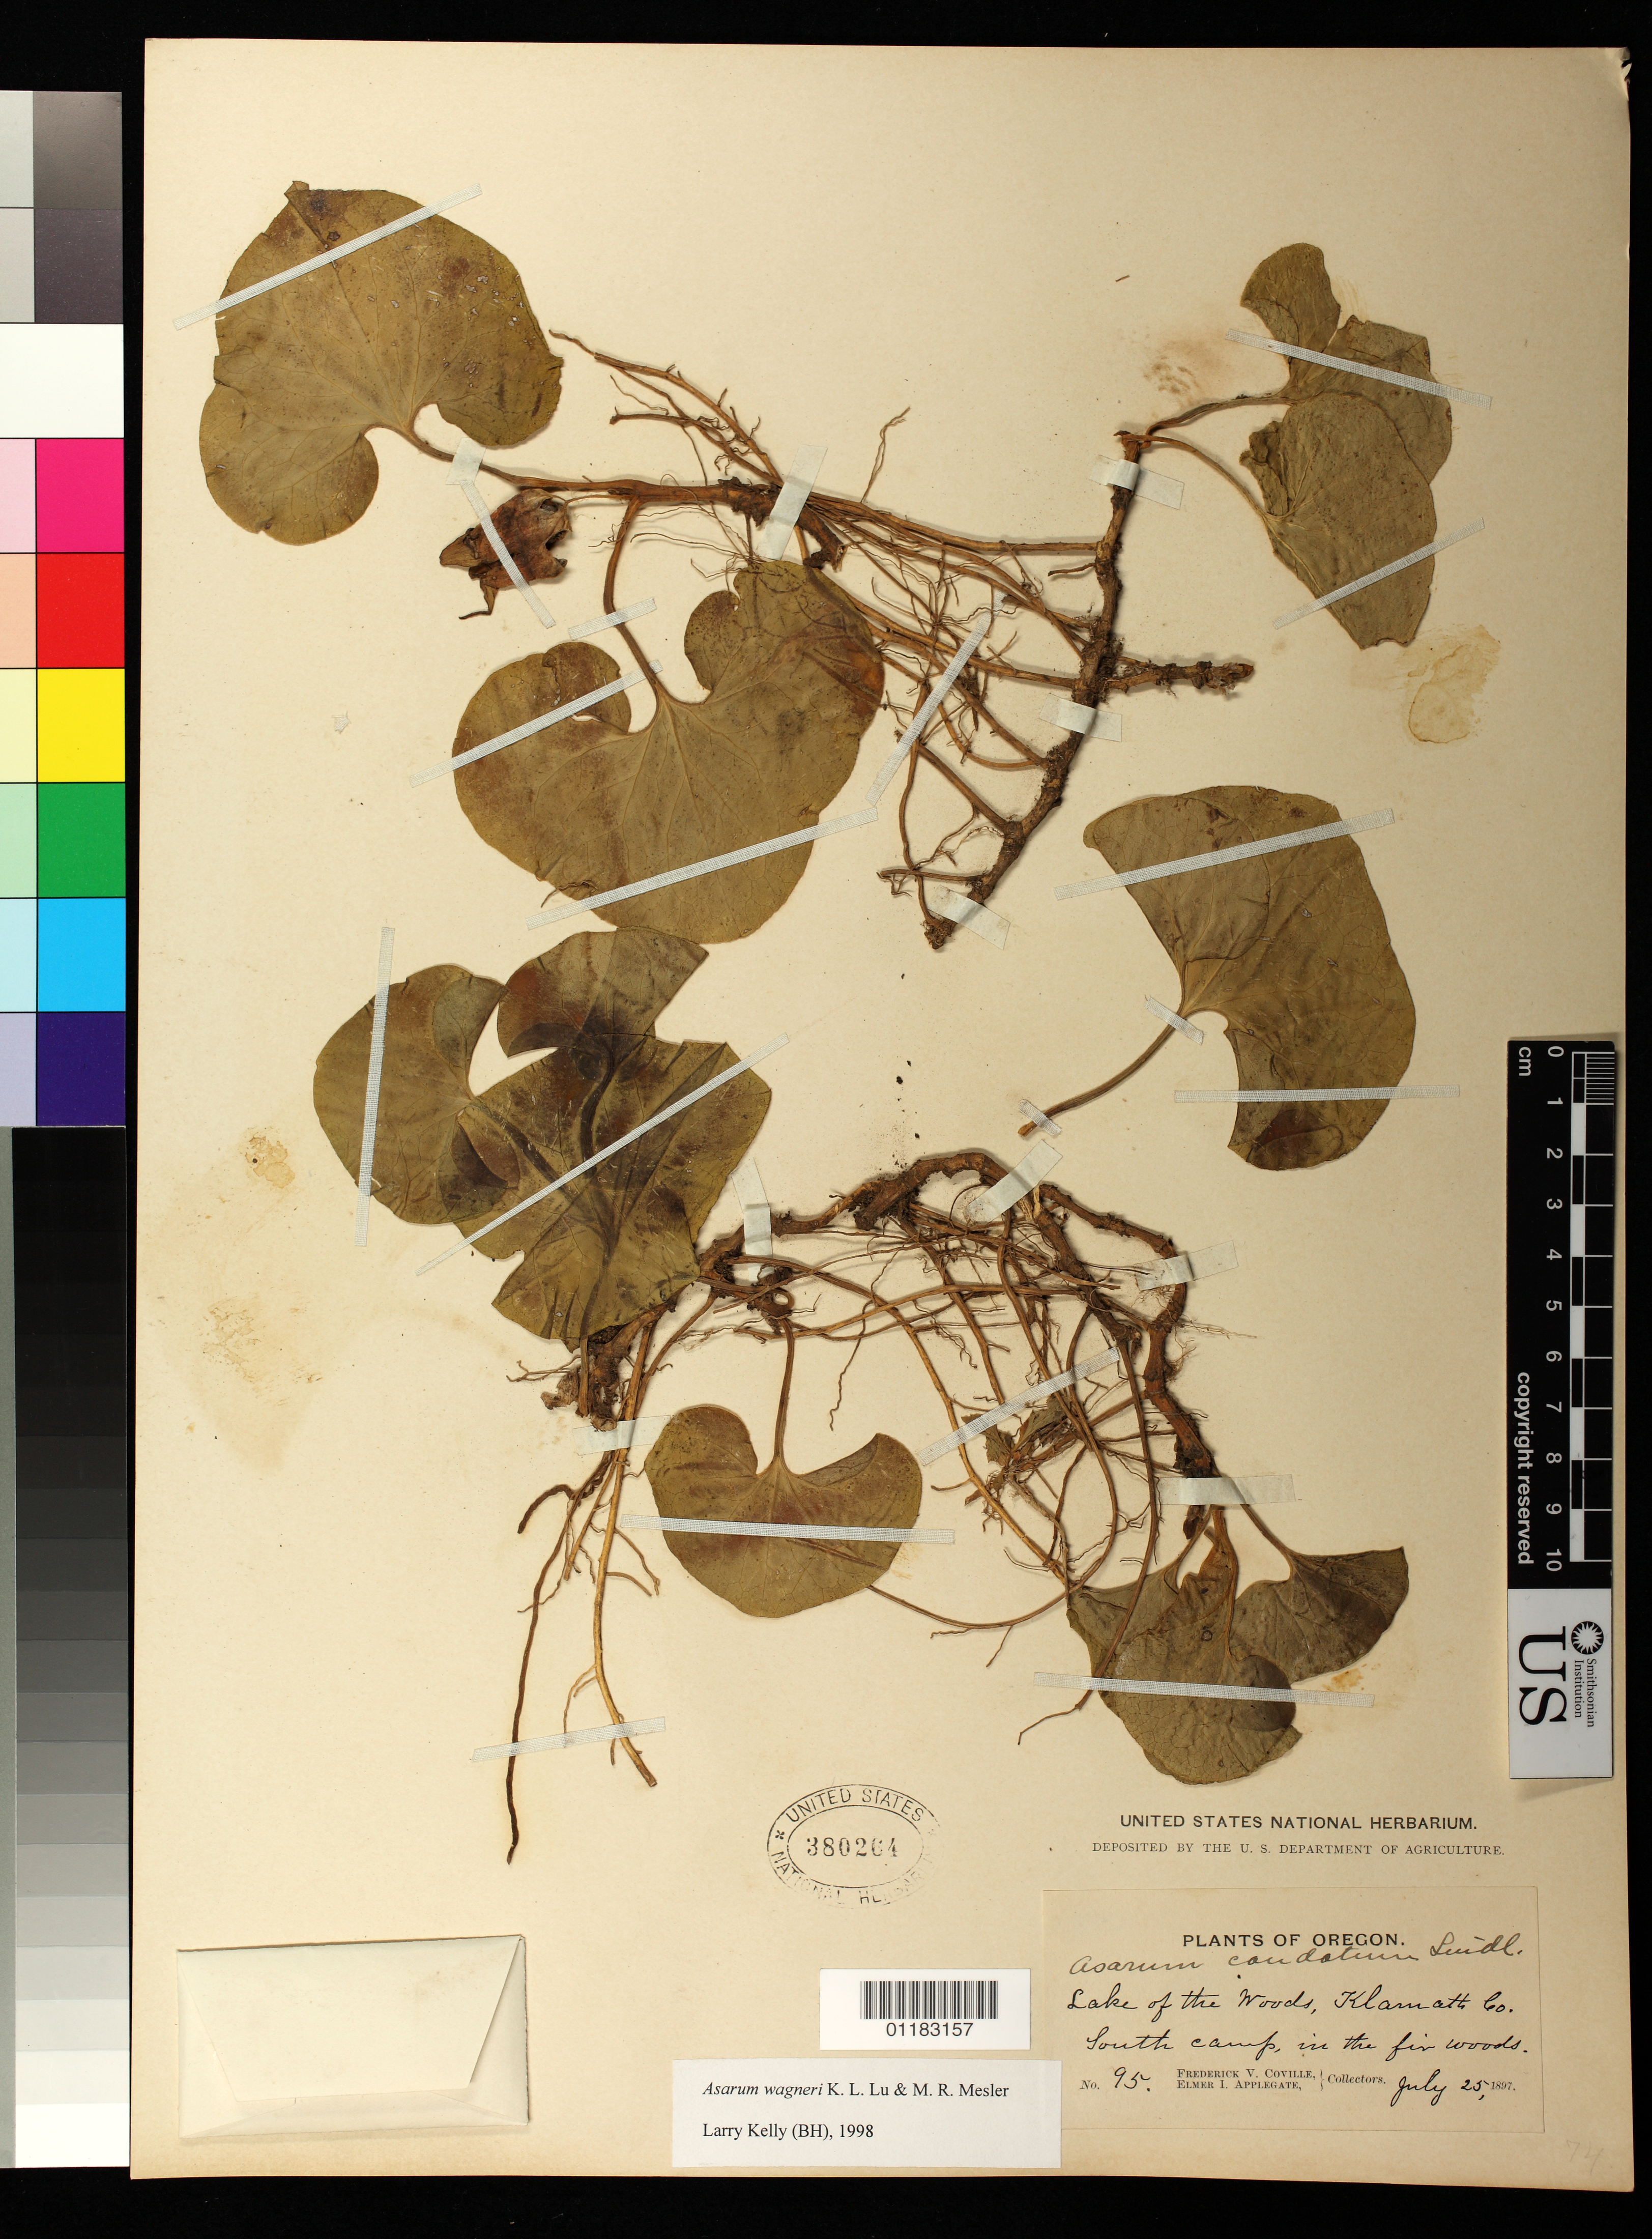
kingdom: Plantae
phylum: Tracheophyta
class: Magnoliopsida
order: Piperales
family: Aristolochiaceae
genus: Asarum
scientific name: Asarum wagneri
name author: Lu & Mesler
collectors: F. V. Coville & E. I. Applegate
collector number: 95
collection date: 1897-07-25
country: United States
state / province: Oregon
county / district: Klamath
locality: Lake of the Woods, Klamath County south camp, in the fir woods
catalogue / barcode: US 380264